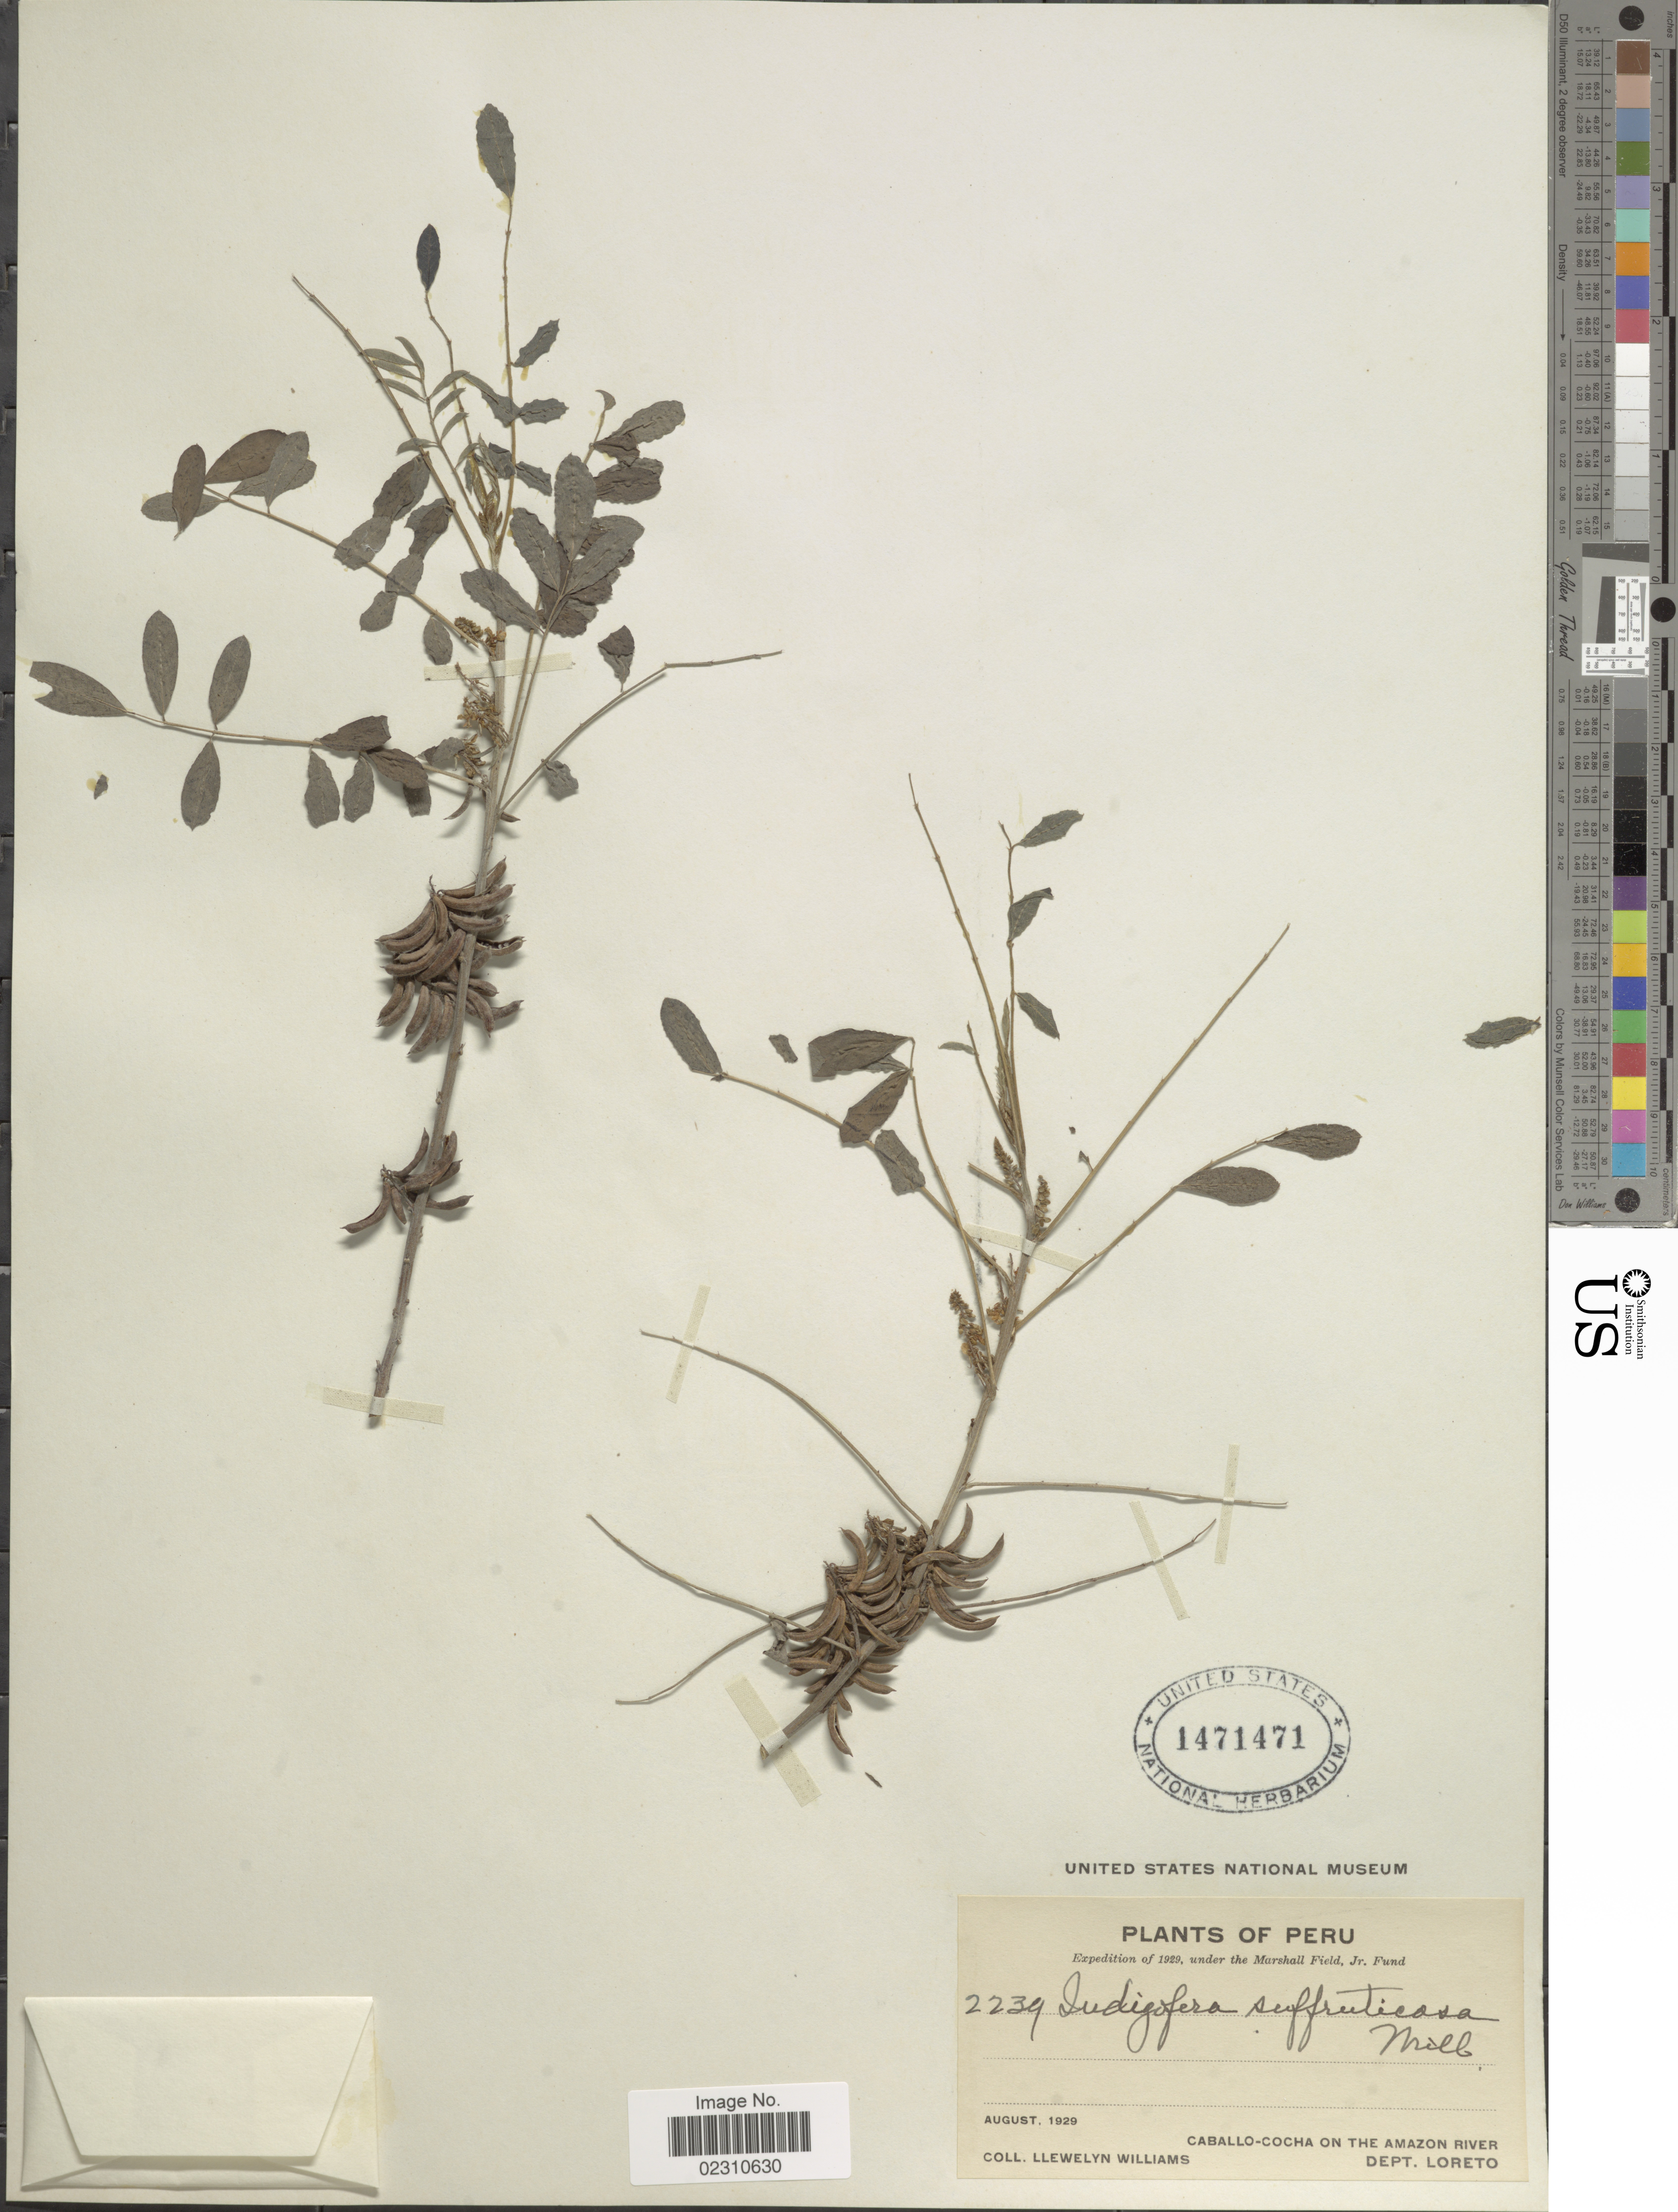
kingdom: Plantae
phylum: Tracheophyta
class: Magnoliopsida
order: Fabales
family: Fabaceae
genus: Indigofera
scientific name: Indigofera suffruticosa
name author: Mill.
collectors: Ll. Williams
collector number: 2239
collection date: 1929-08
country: Peru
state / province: Loreto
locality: Caballo-cocha on the Amazon River, Dept. Loreto.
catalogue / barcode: US 1471471